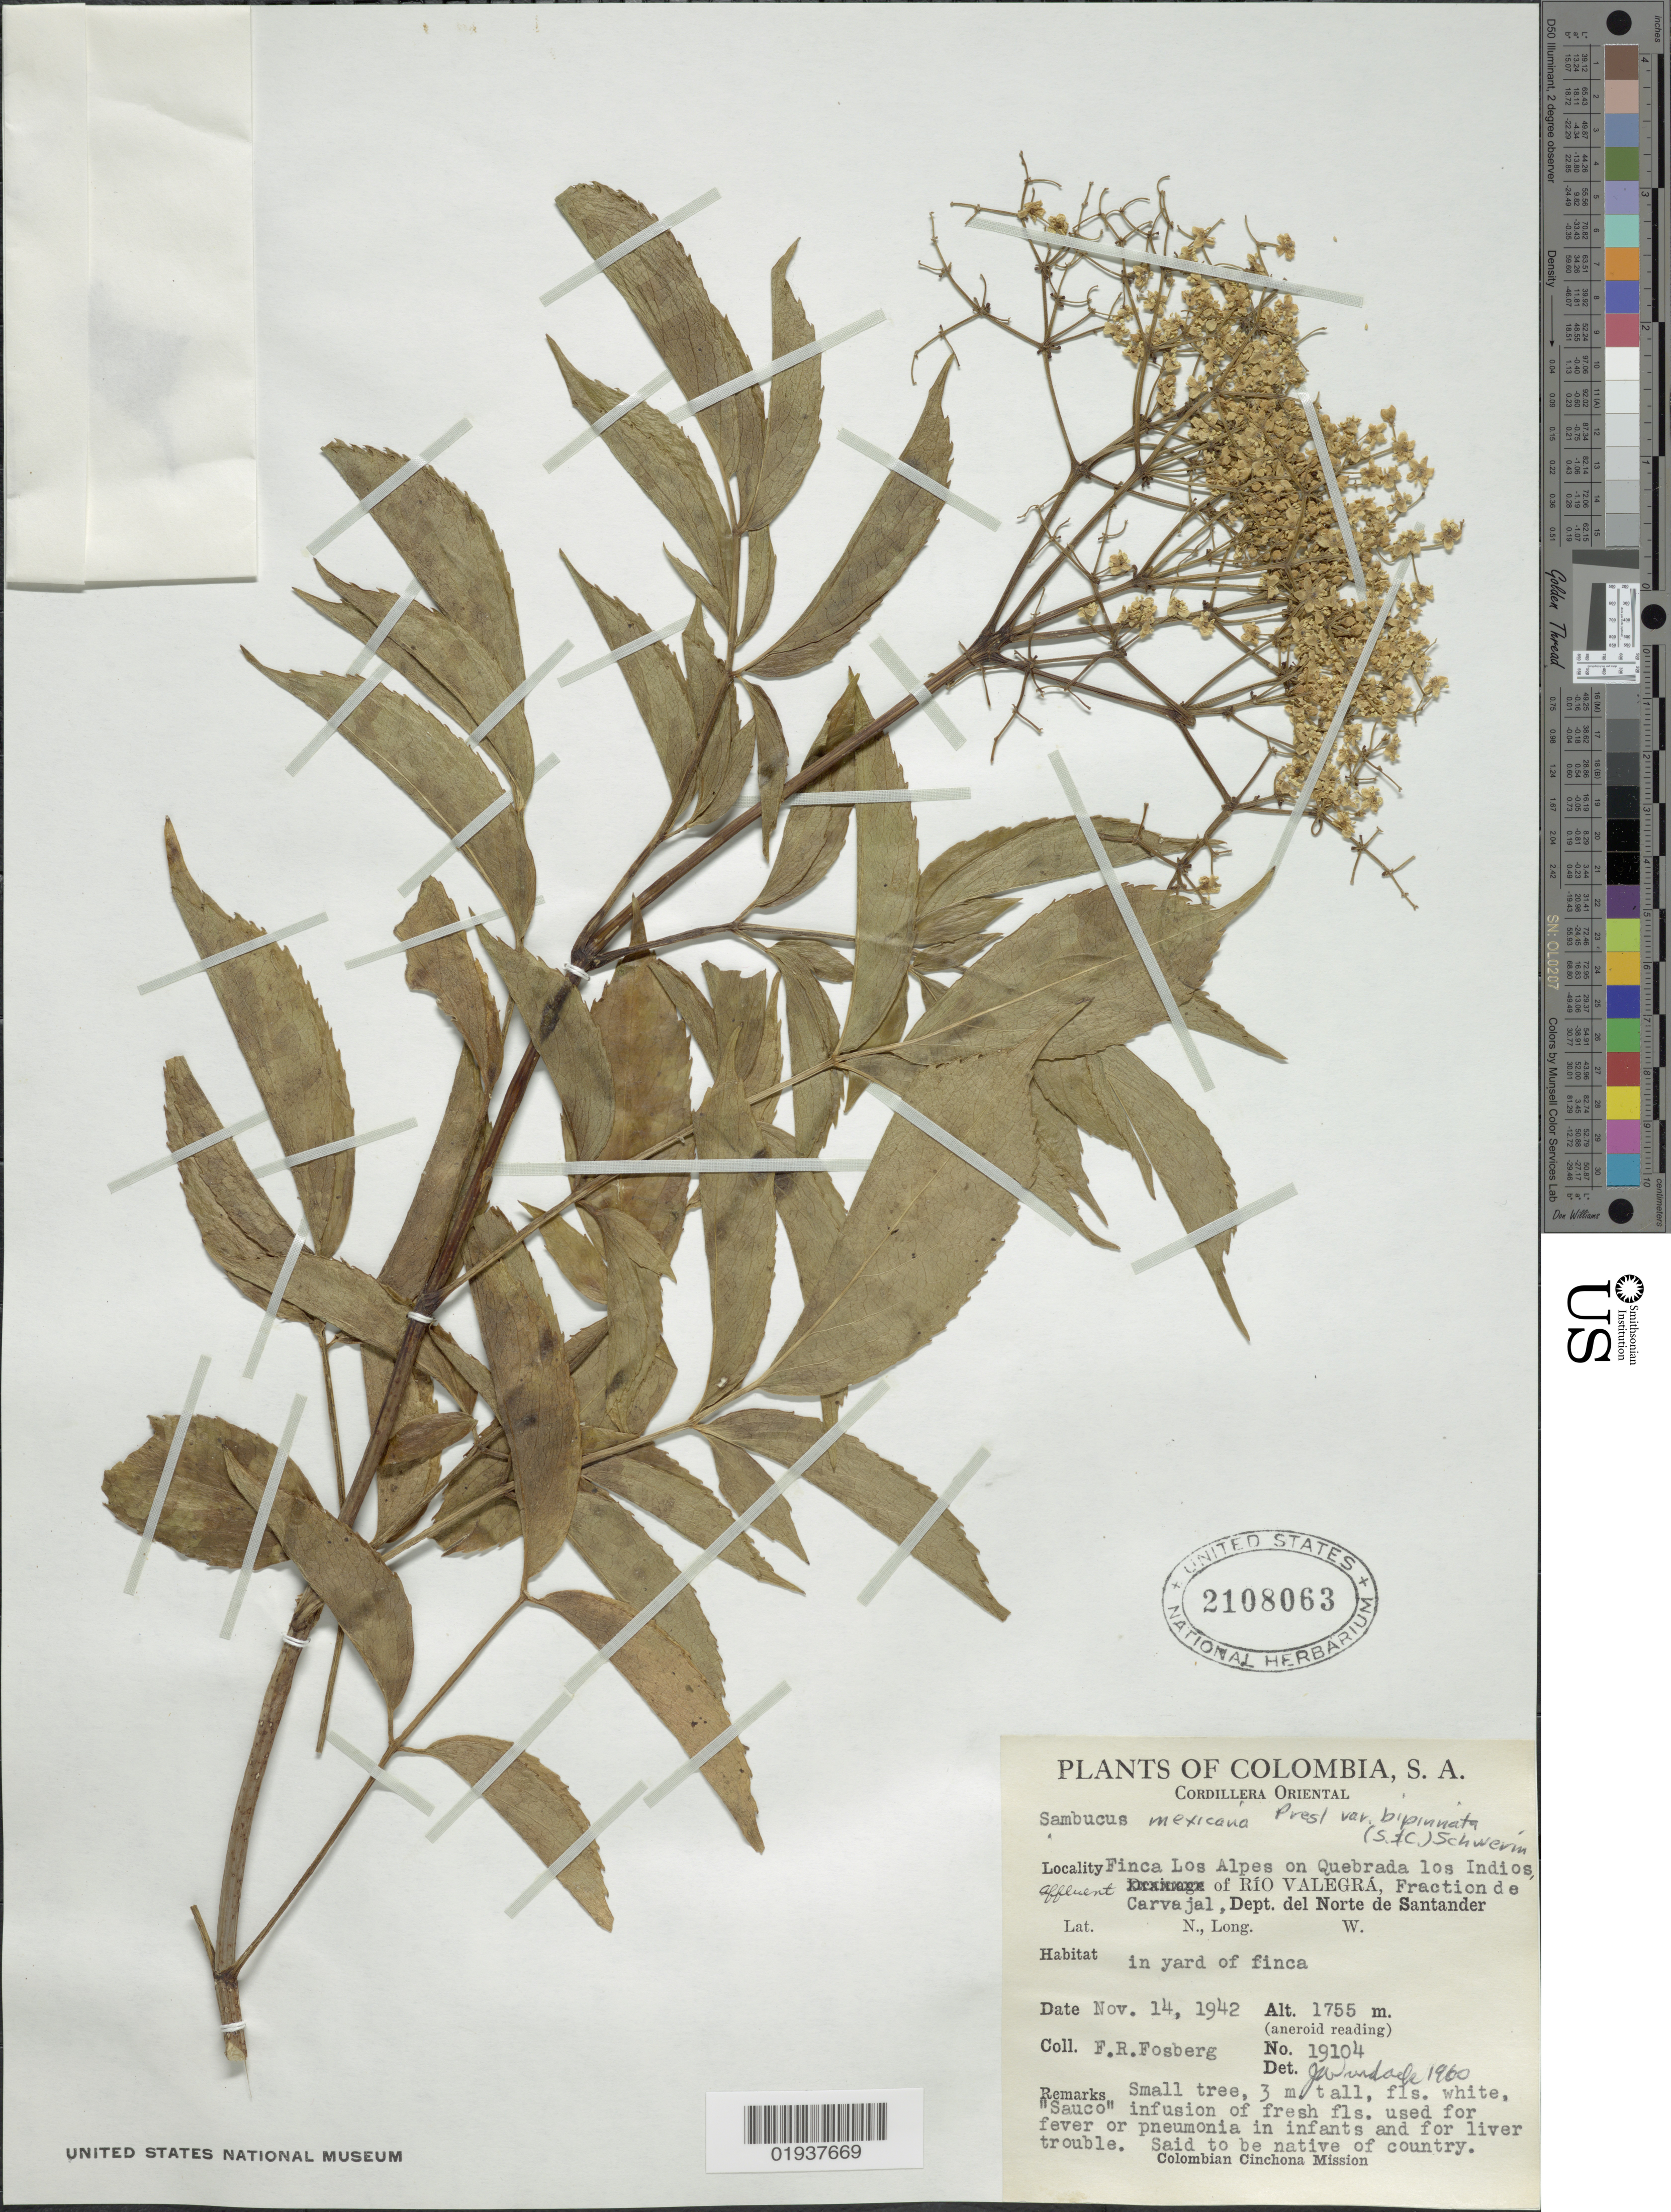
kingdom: Plantae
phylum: Tracheophyta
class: Magnoliopsida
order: Dipsacales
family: Viburnaceae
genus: Sambucus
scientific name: Sambucus canadensis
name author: L.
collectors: F. R. Fosberg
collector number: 19104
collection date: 1942-11-14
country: Colombia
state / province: Norte de Santander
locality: Cordillera Oriental, Finca Los Alpes on Quebrada los Indios, affluent of Rio Valegra, Fraction de Carvajal, Dept. del Norte de Santander.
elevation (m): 1755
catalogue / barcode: US 2108063